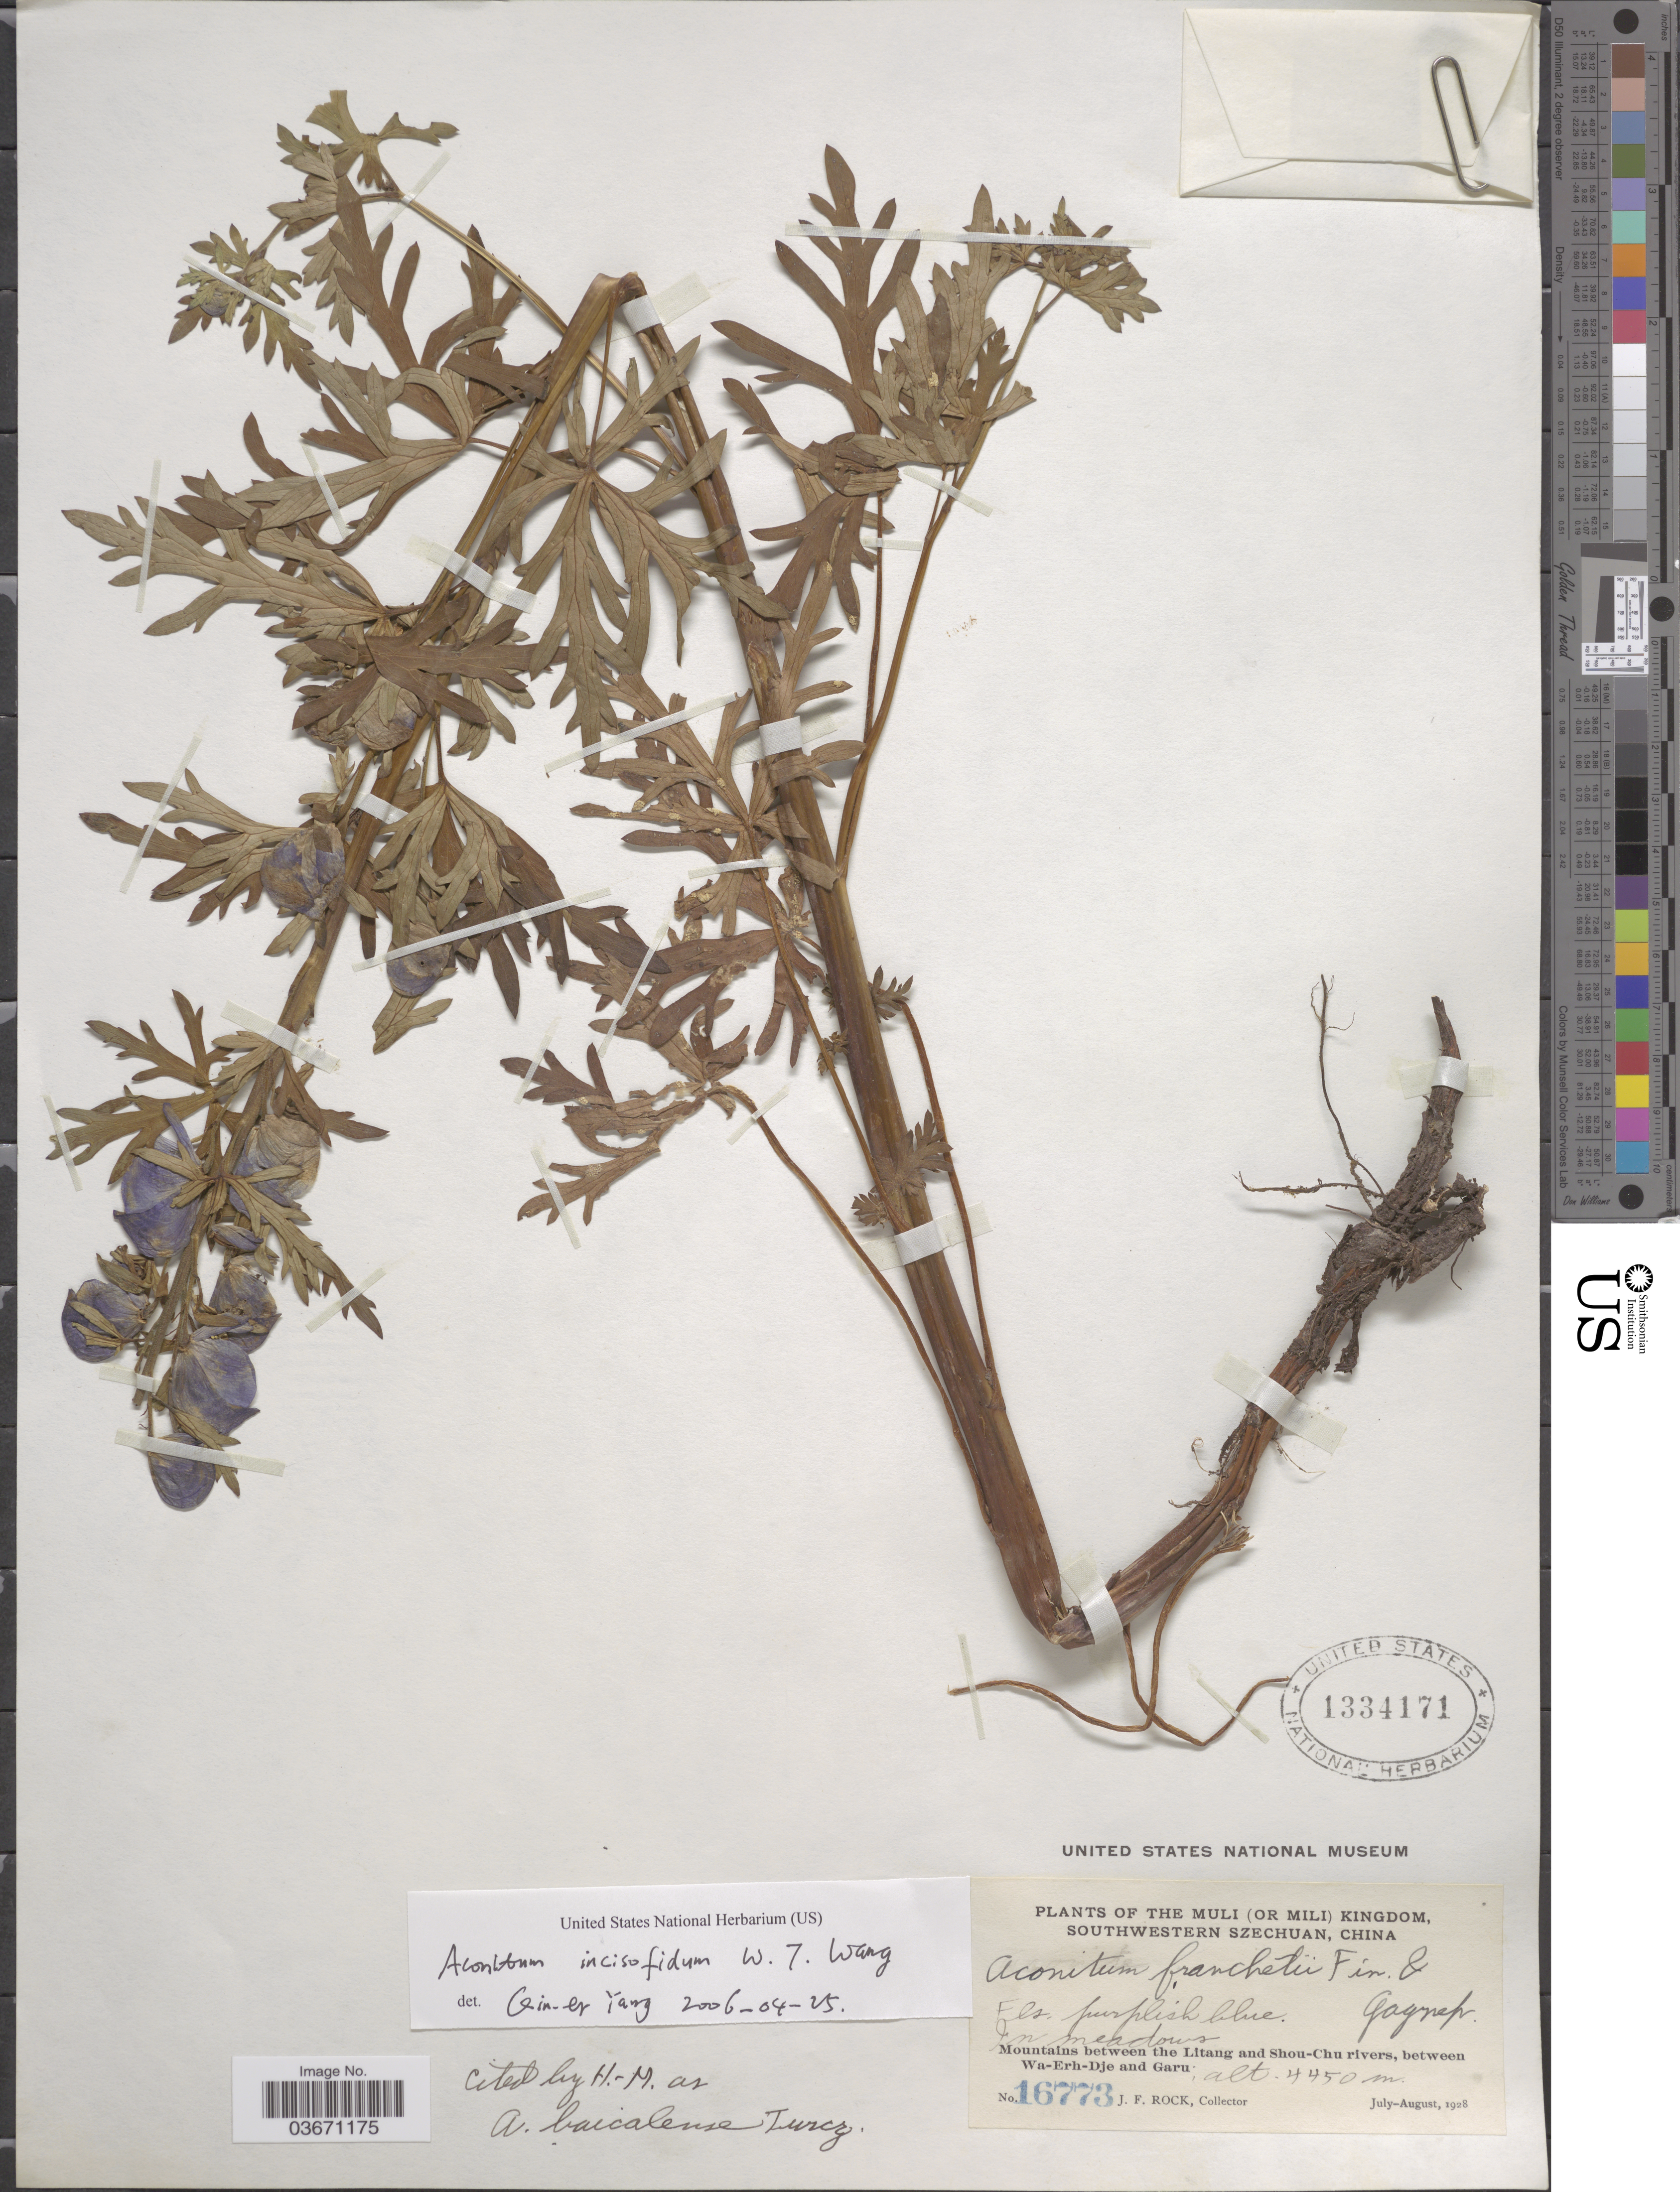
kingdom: Plantae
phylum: Tracheophyta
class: Magnoliopsida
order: Ranunculales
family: Ranunculaceae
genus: Aconitum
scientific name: Aconitum baicalense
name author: (Regel) Turcz. ex Rapaics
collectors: J. Rock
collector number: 16773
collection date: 1928-07/1928-08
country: China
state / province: Sichuan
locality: The Muli (or Mili) Kingdom Southwestern Szechuan. Mountains between the Litang and Shou-Chu rivers, between Wa-Erh-Dje and Garu.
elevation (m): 4450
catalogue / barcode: US 1334171